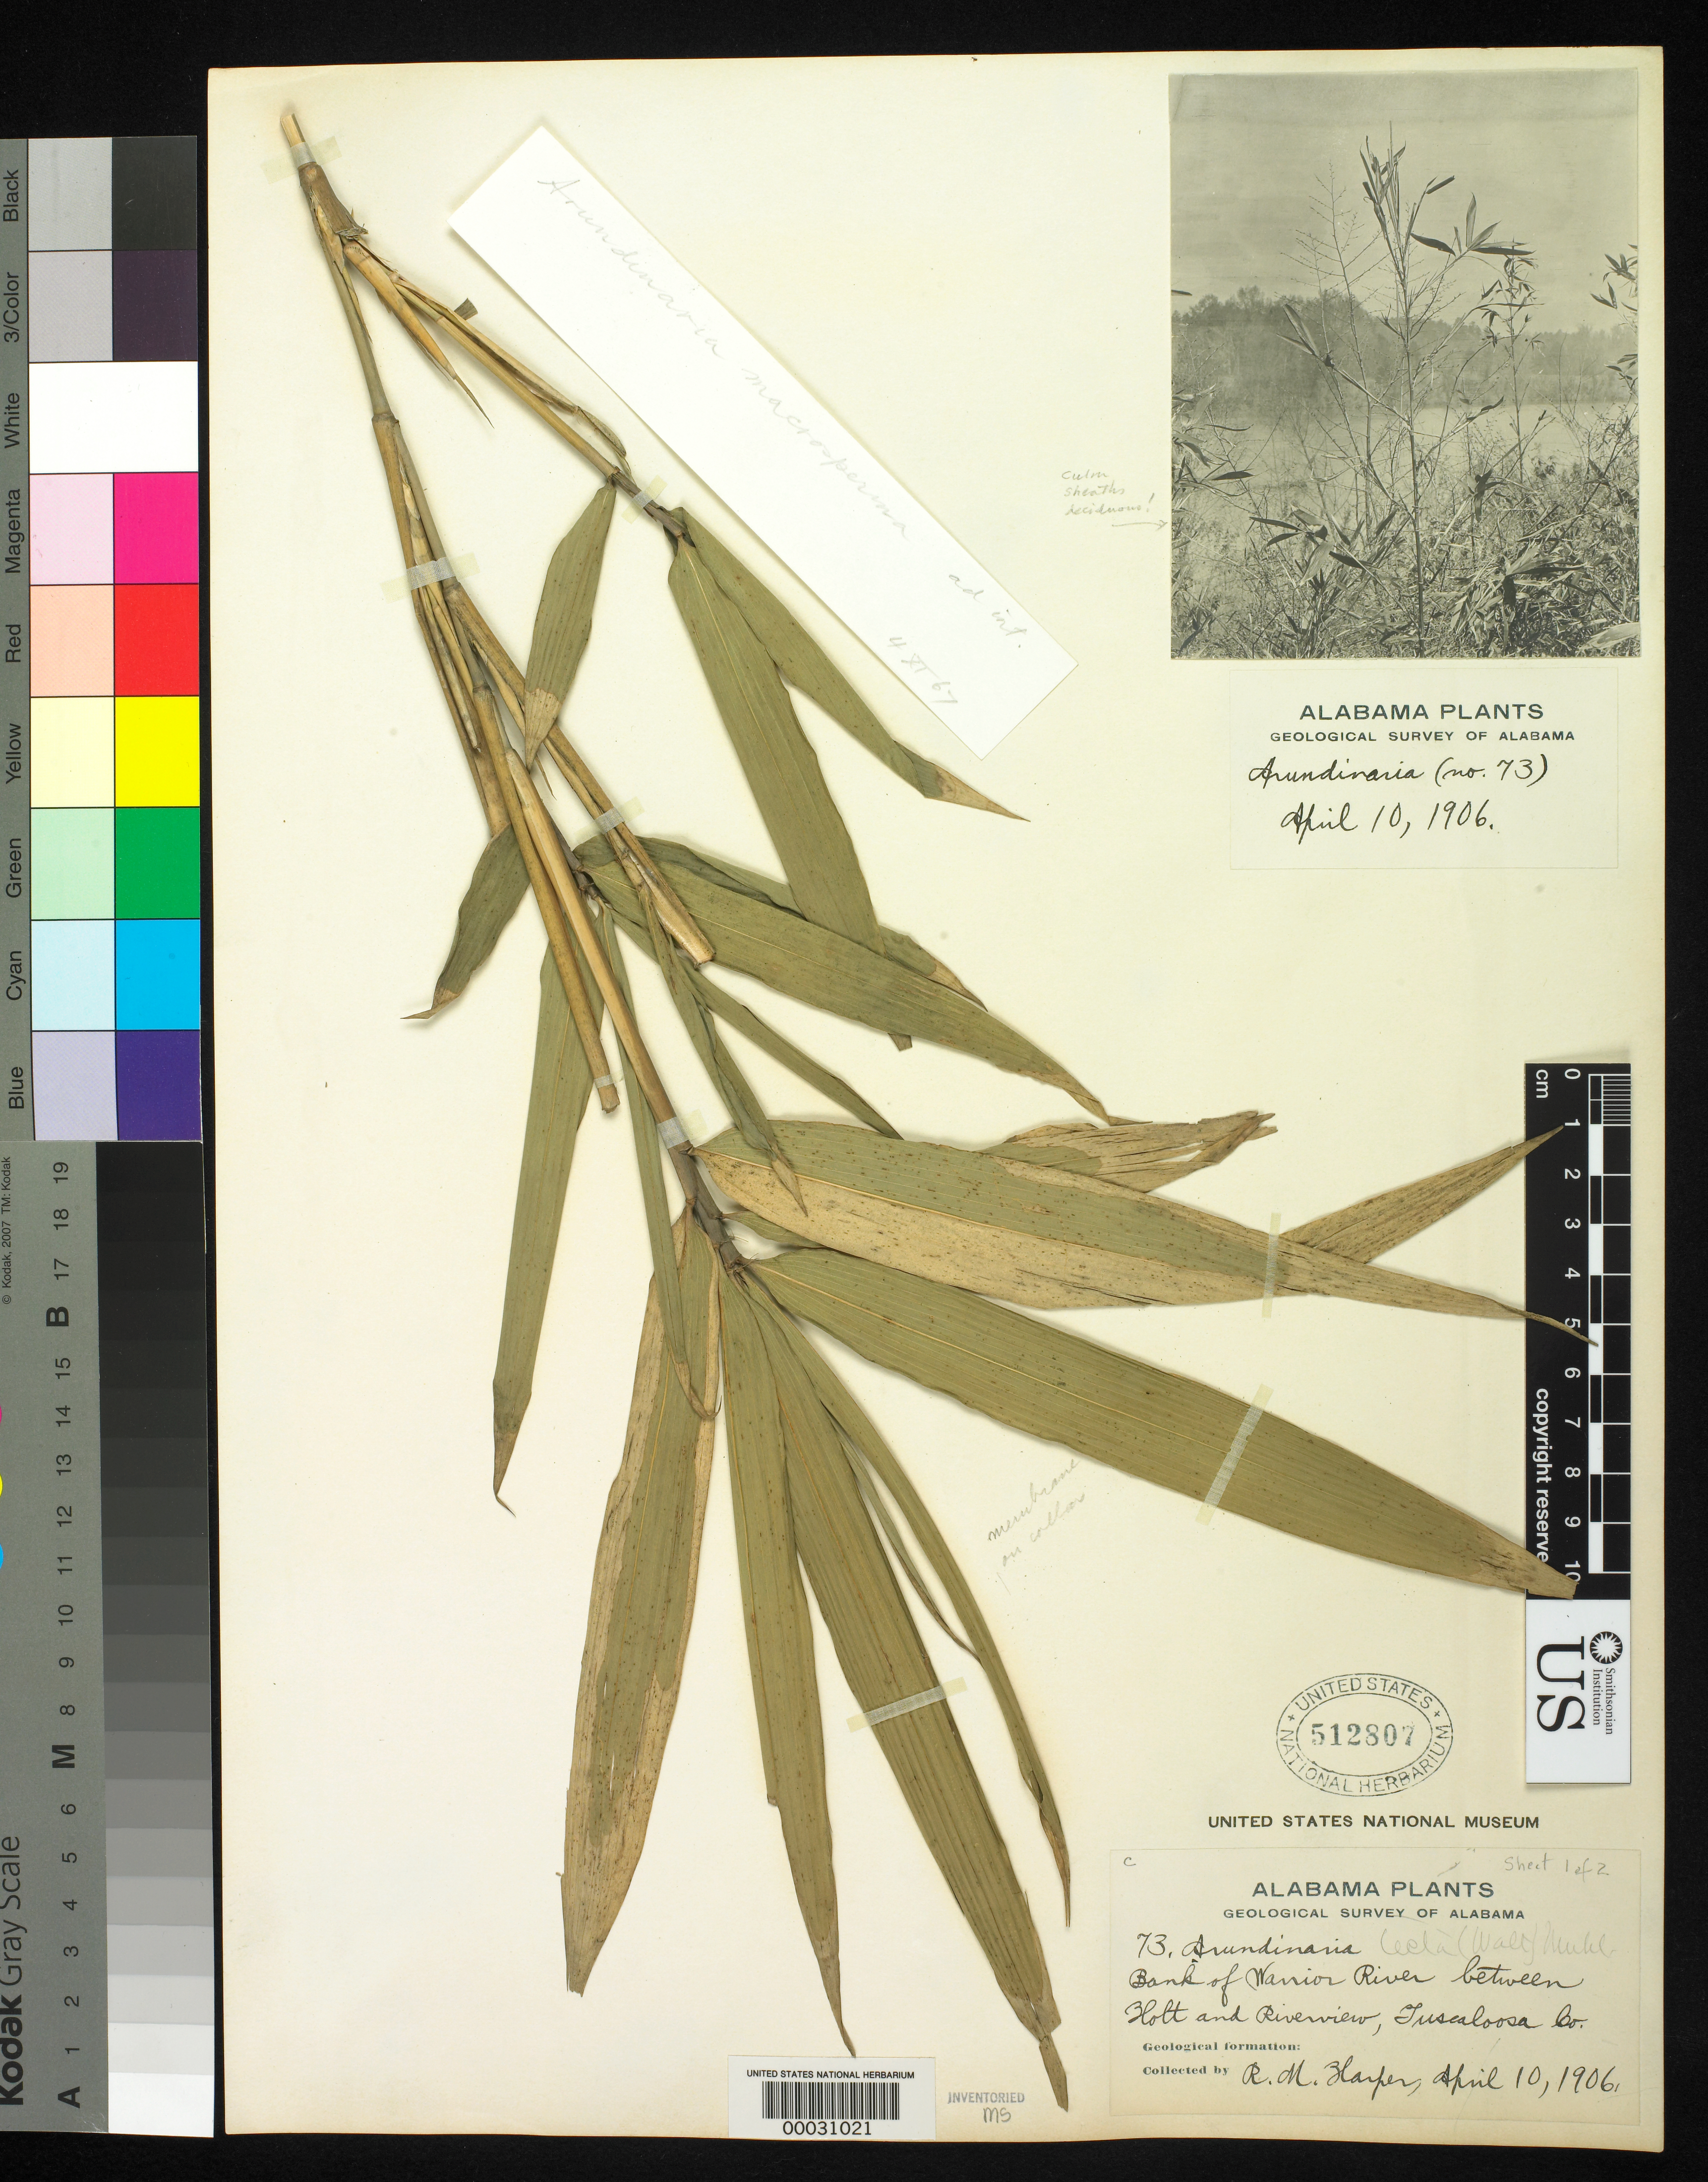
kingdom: Plantae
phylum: Tracheophyta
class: Liliopsida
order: Poales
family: Poaceae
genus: Arundinaria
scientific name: Arundinaria gigantea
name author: (Walter) Muhl.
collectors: R. M. Harper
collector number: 73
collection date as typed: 10 Apr 1906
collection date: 1906-04-10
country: United States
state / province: Alabama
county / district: Tuscaloosa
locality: Holt, riverview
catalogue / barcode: US 512807